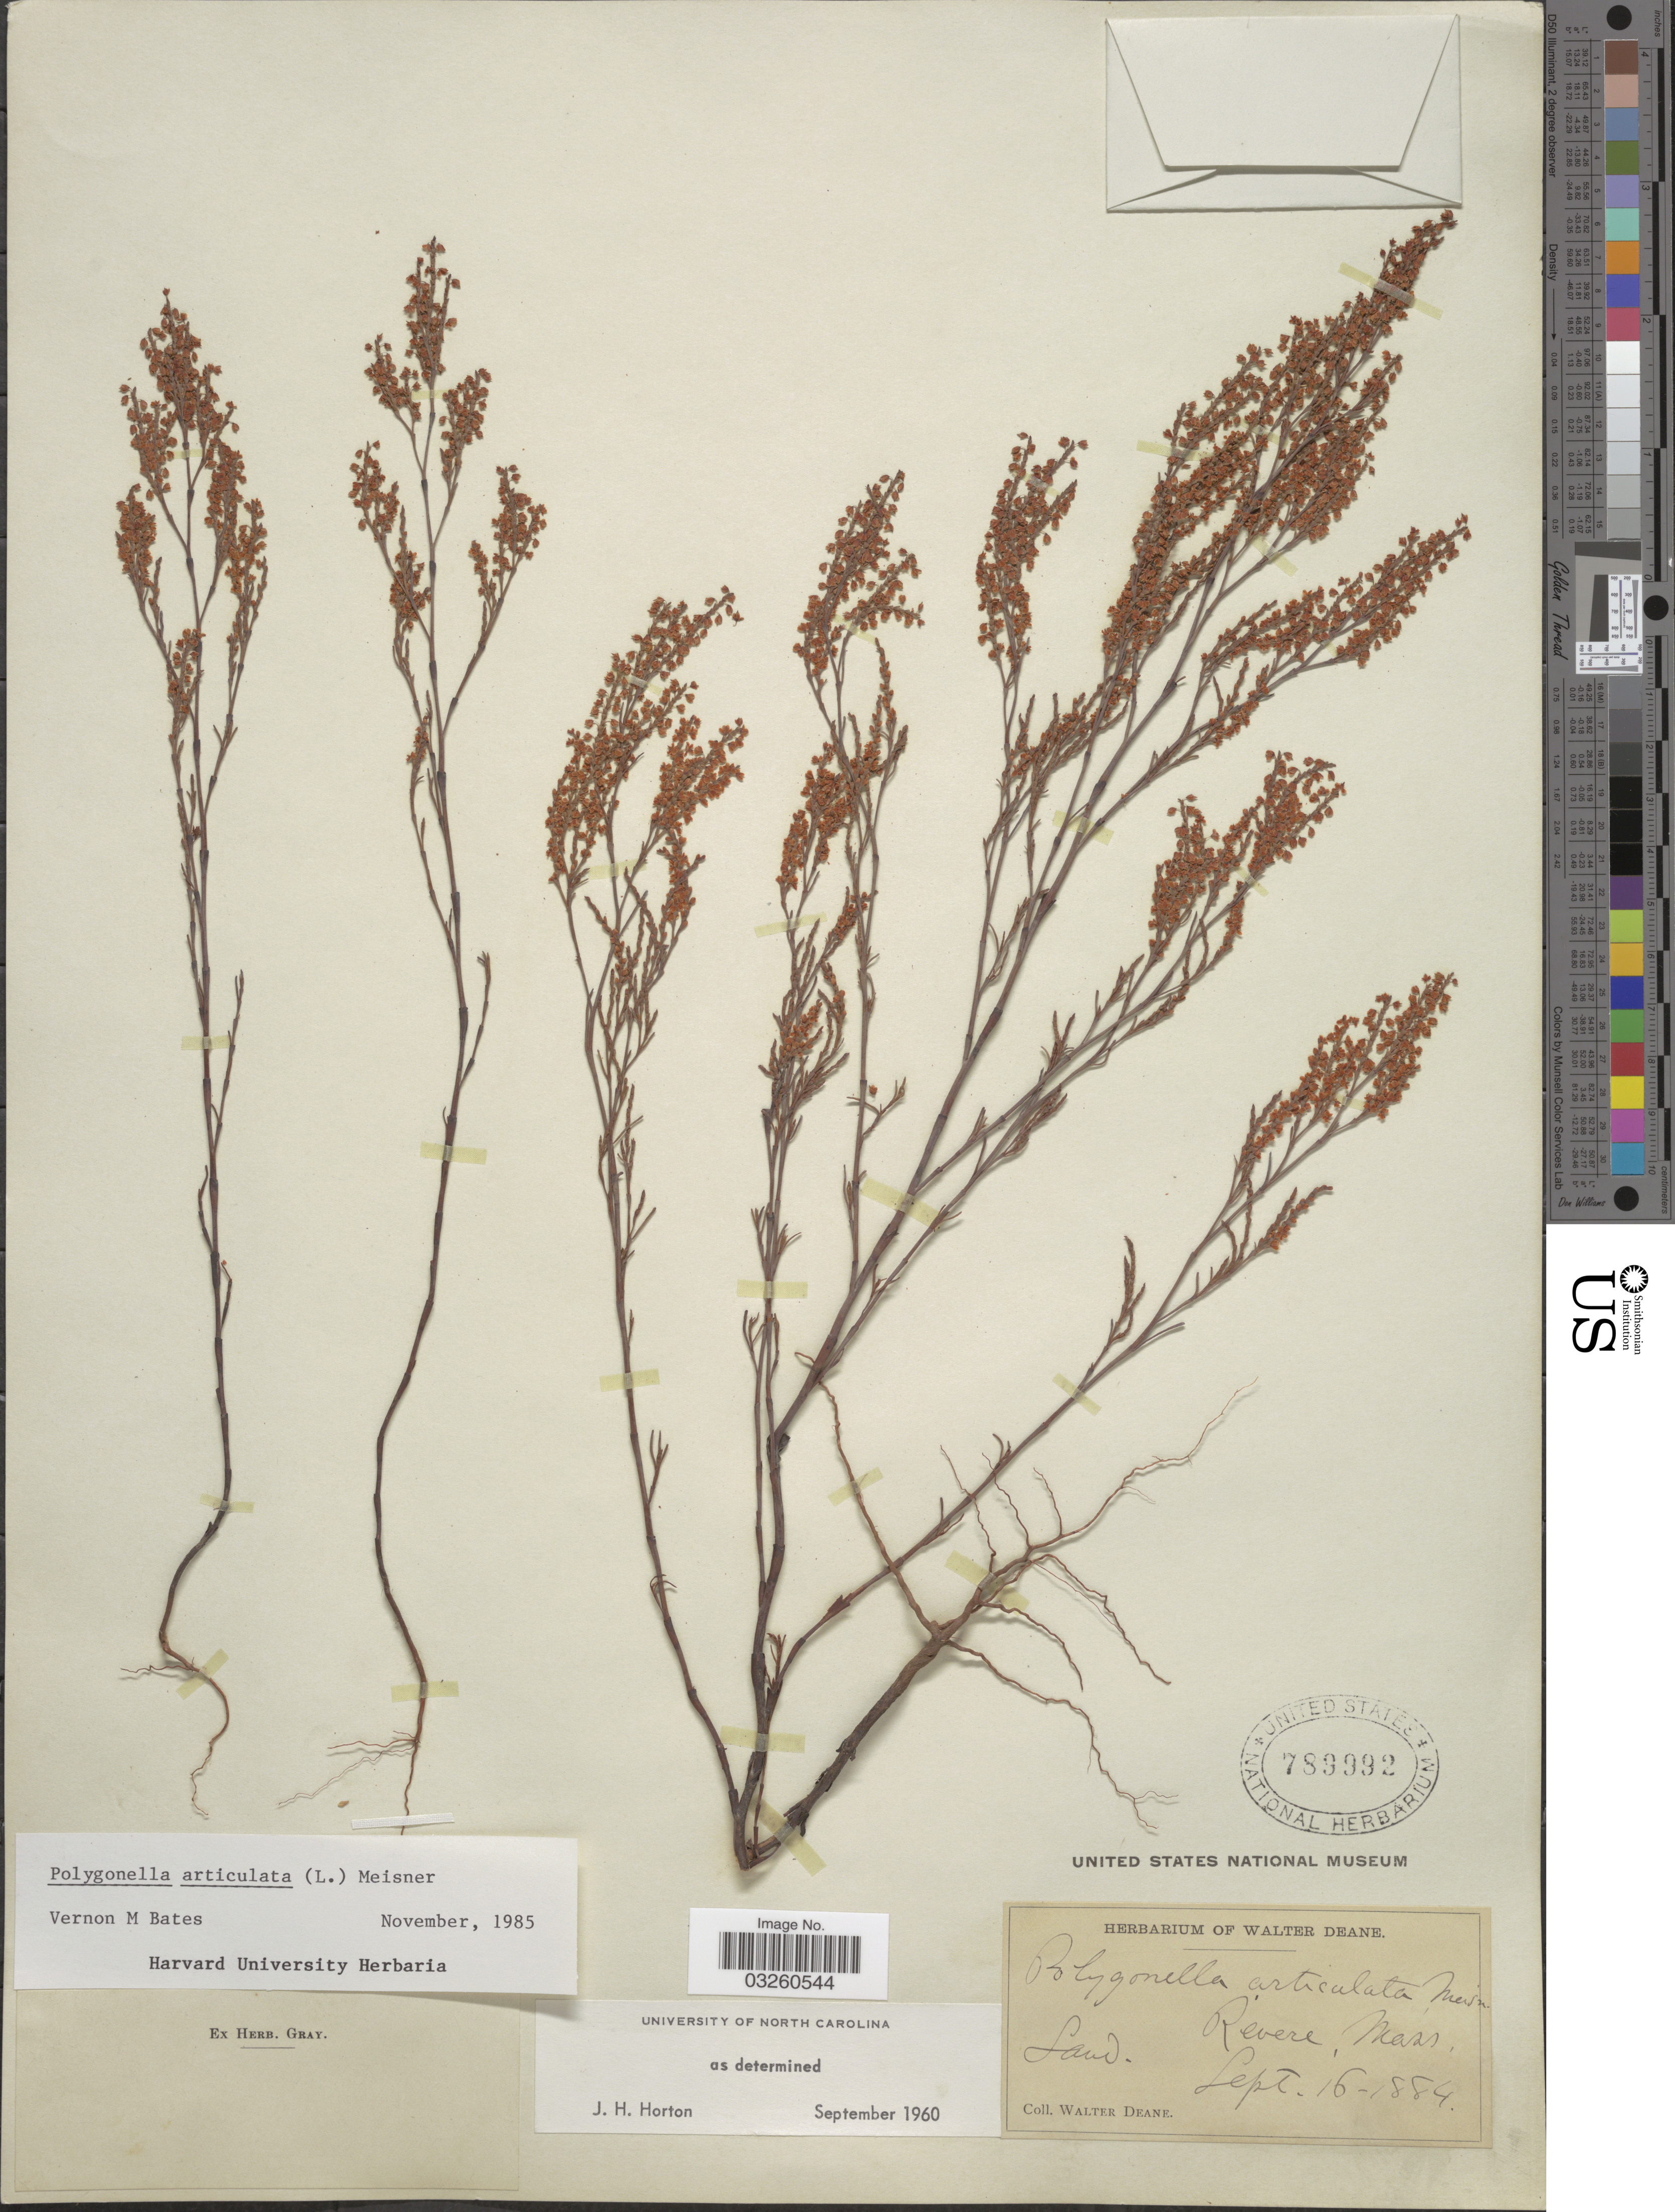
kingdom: Plantae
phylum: Tracheophyta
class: Magnoliopsida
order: Caryophyllales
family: Polygonaceae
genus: Polygonella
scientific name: Polygonella articulata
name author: (L.) Meisn.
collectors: W. Deane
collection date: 1884-09-16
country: United States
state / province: Massachusetts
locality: Revere, Mass.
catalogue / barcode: US 789992